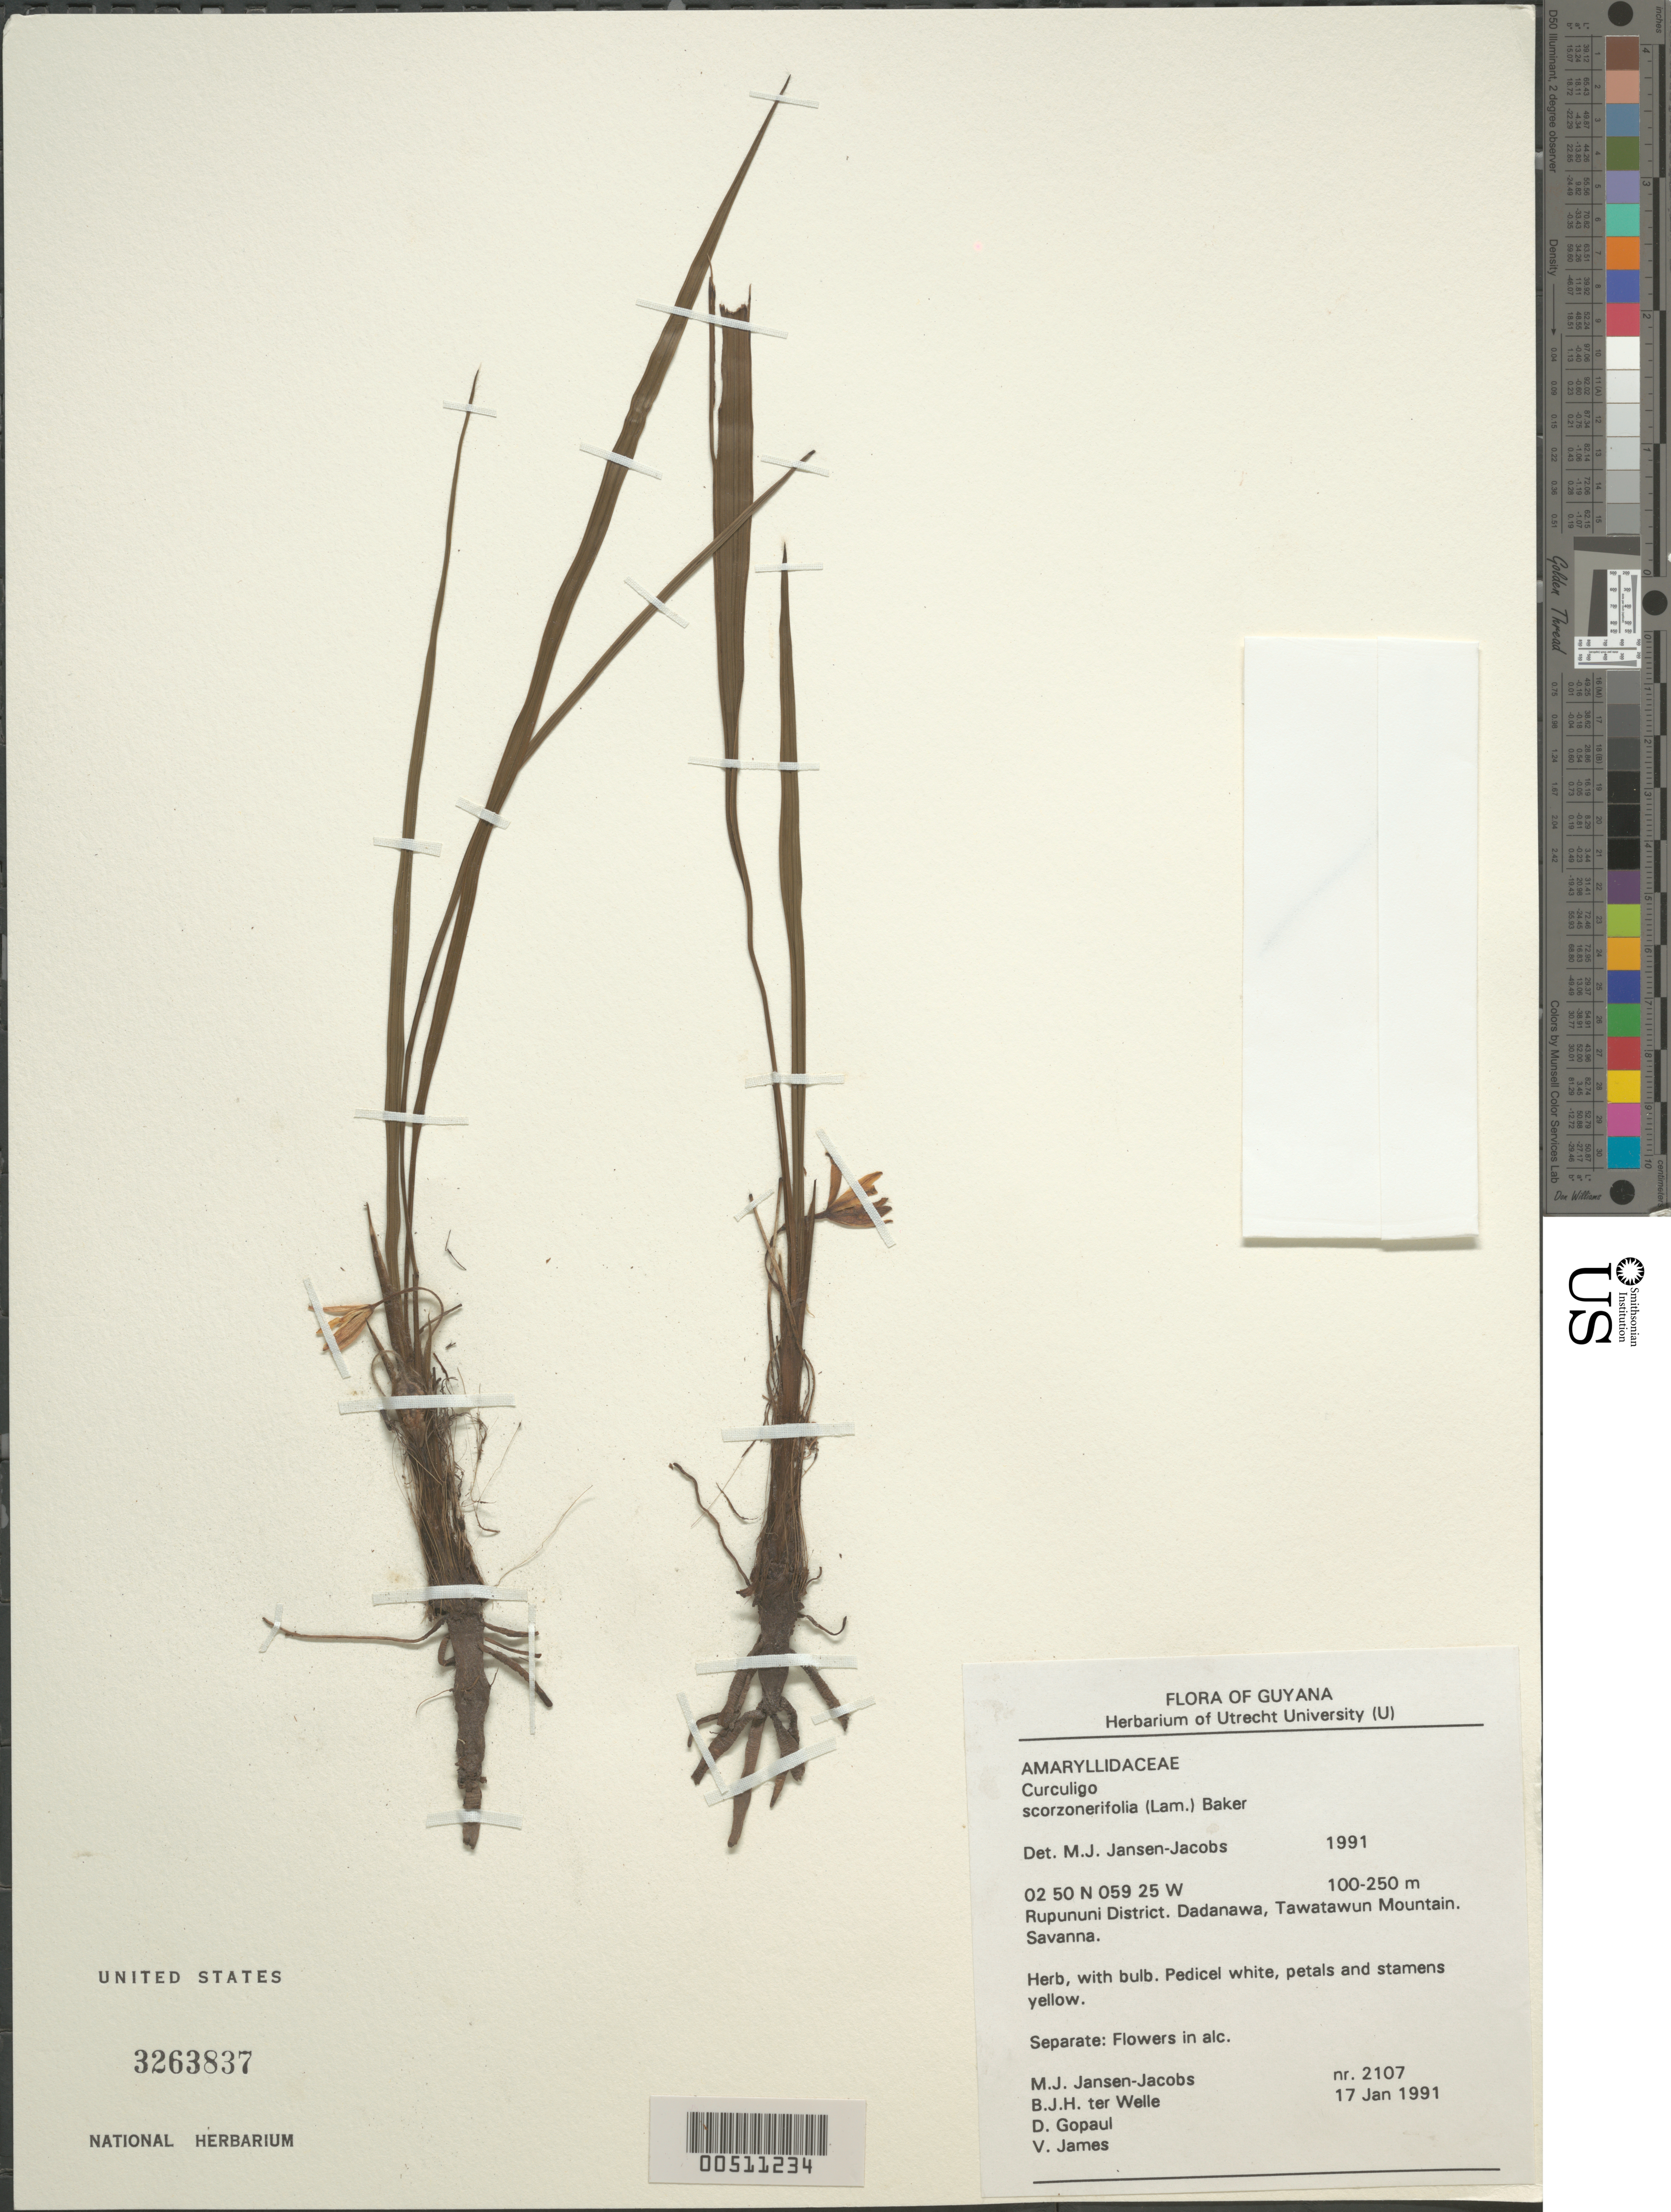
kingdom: Plantae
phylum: Tracheophyta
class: Liliopsida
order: Asparagales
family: Hypoxidaceae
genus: Curculigo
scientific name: Curculigo scorzonerifolia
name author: (Lam.) Baker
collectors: M. J. Jansen-Jacobs, B. Welle, D. Gopaul & V. James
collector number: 2107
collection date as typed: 17 Jan 1991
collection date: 1991-01-17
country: Guyana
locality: Rupununi dist., dadanawa, tawatawun mountain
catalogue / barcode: US 3263837